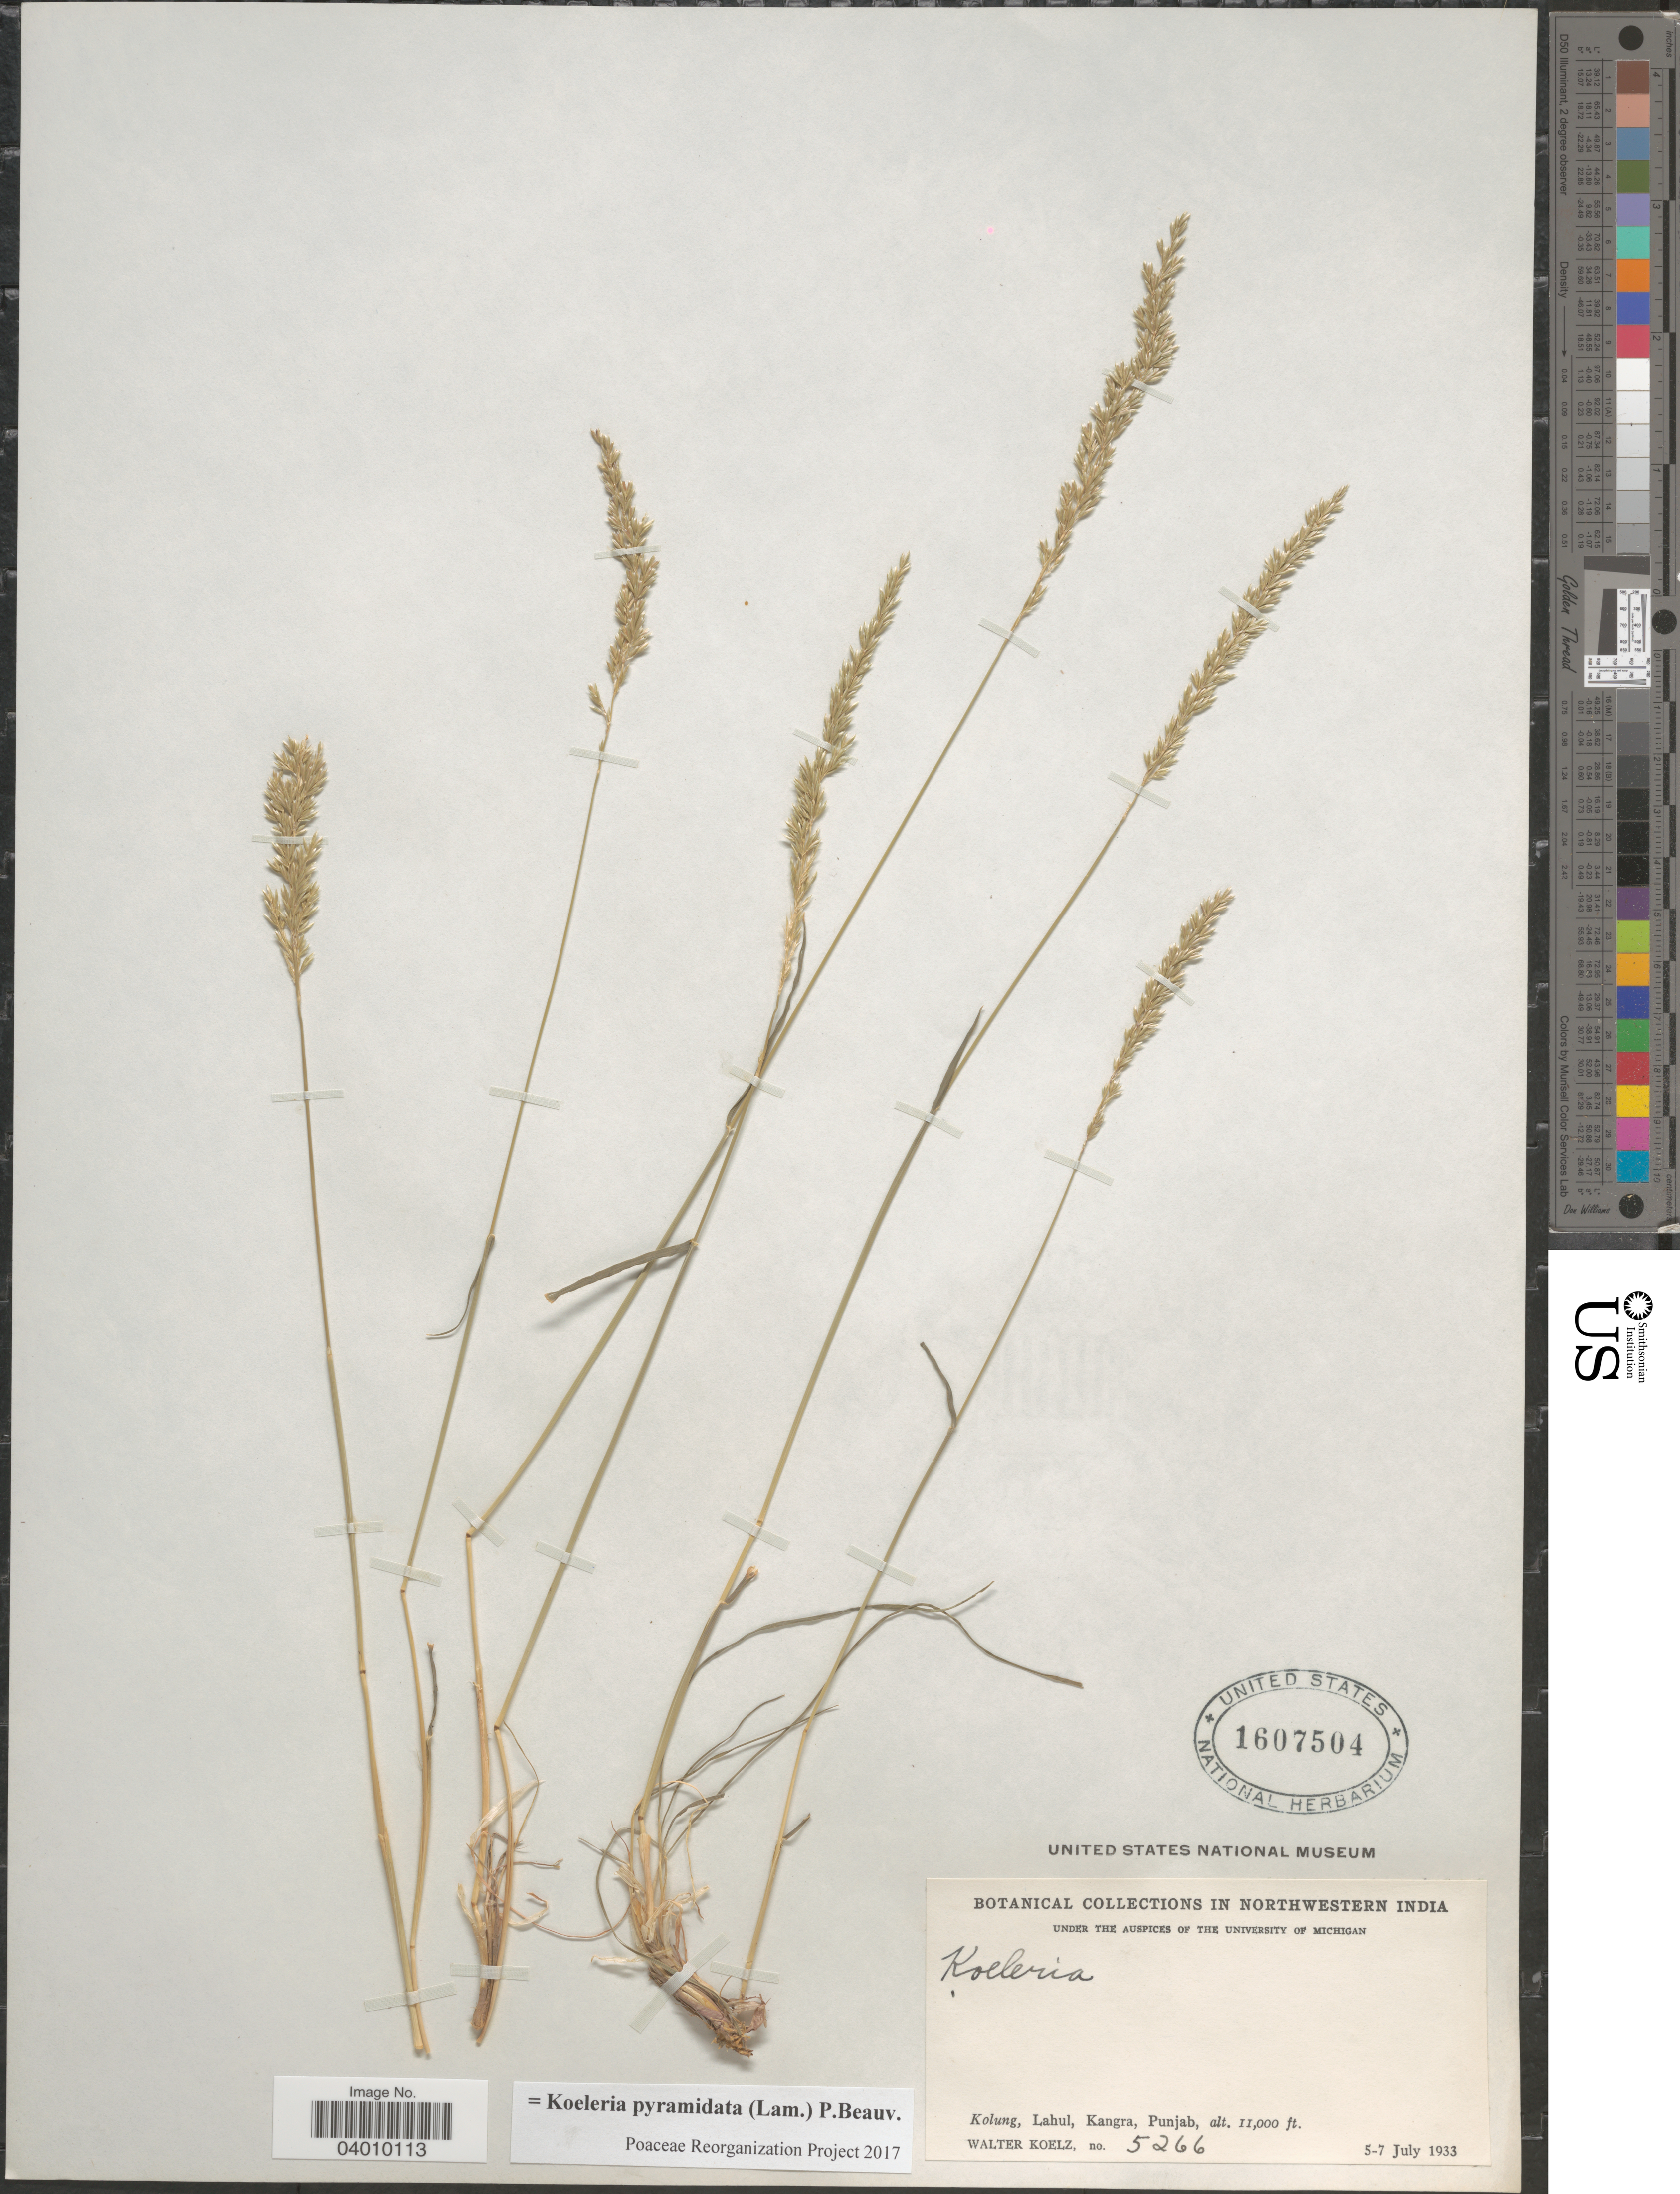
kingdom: Plantae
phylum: Tracheophyta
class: Liliopsida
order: Poales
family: Poaceae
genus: Koeleria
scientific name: Koeleria pyramidata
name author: (Lam.) P. Beauv.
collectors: W. N. Koelz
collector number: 5266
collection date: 1933-07-05/1933-07-07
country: India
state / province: Punjab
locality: Northwestern India. Kolung, Lahul, Kangra, Punjab.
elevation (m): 3353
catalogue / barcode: US 1607504